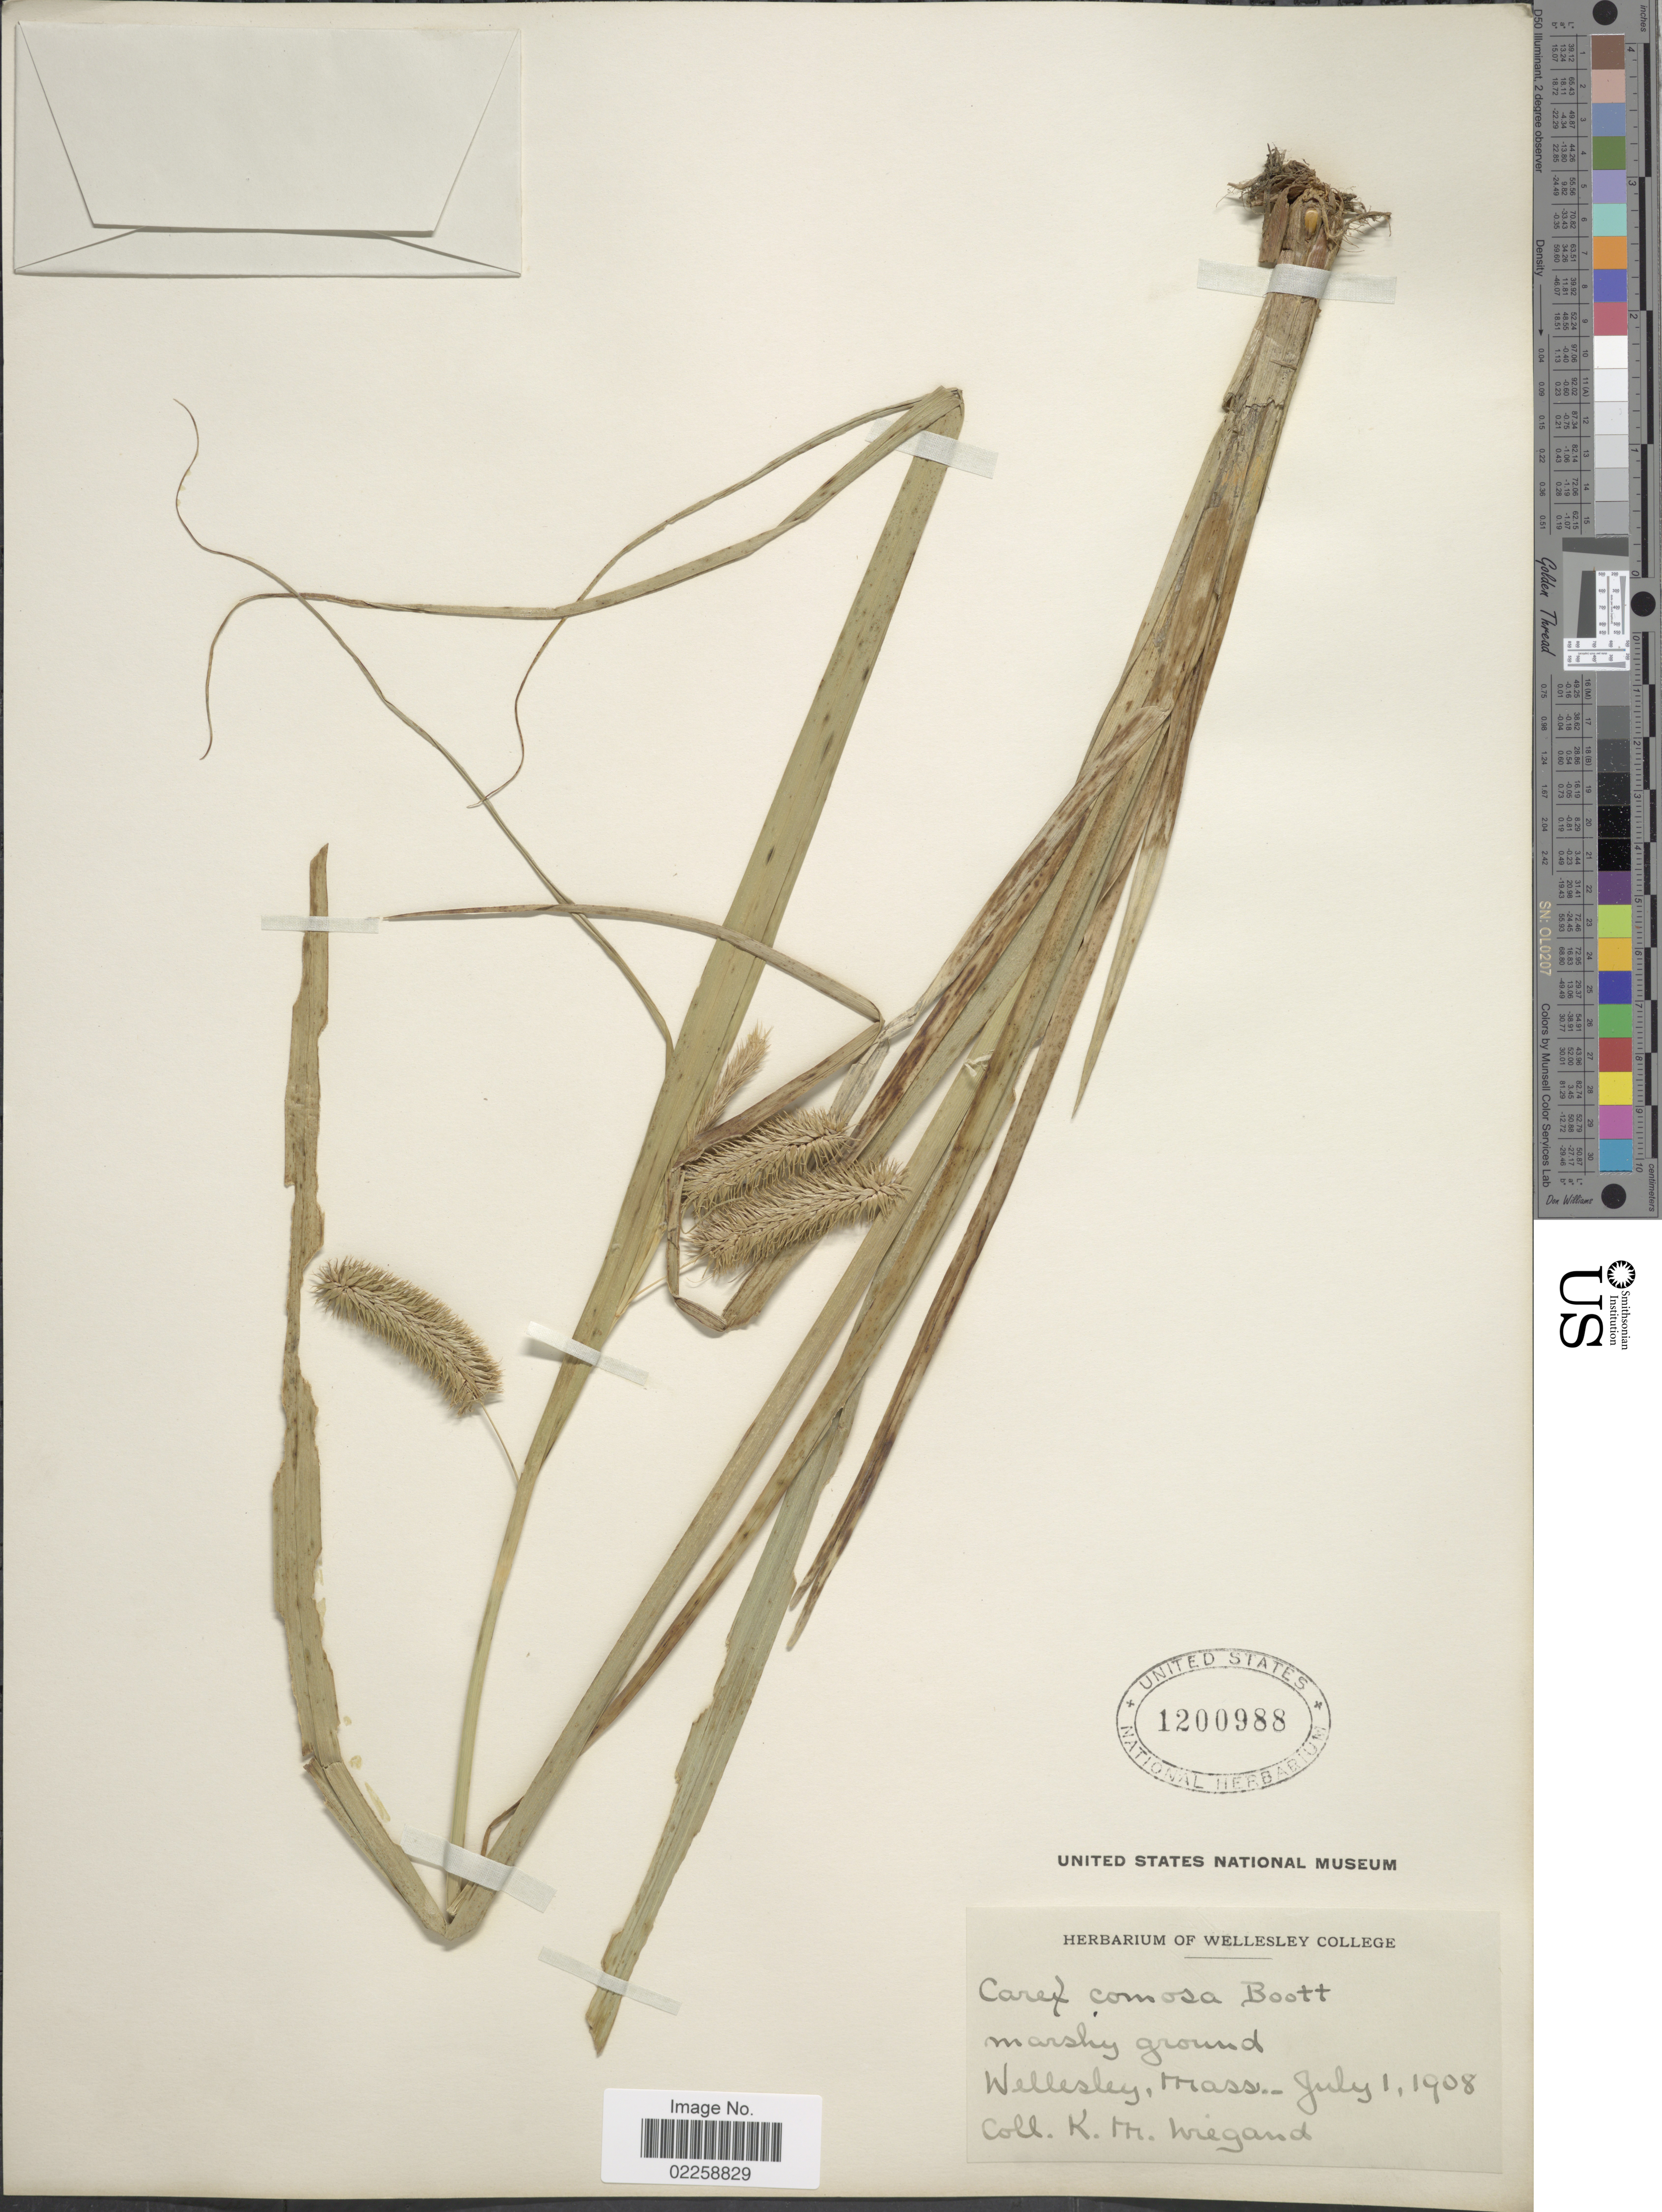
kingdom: Plantae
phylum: Tracheophyta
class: Liliopsida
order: Poales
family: Cyperaceae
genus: Carex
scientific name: Carex comosa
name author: Boott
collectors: K. M. Wiegand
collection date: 1908-07-01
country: United States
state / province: Massachusetts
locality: Wellesley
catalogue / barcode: US 1200988